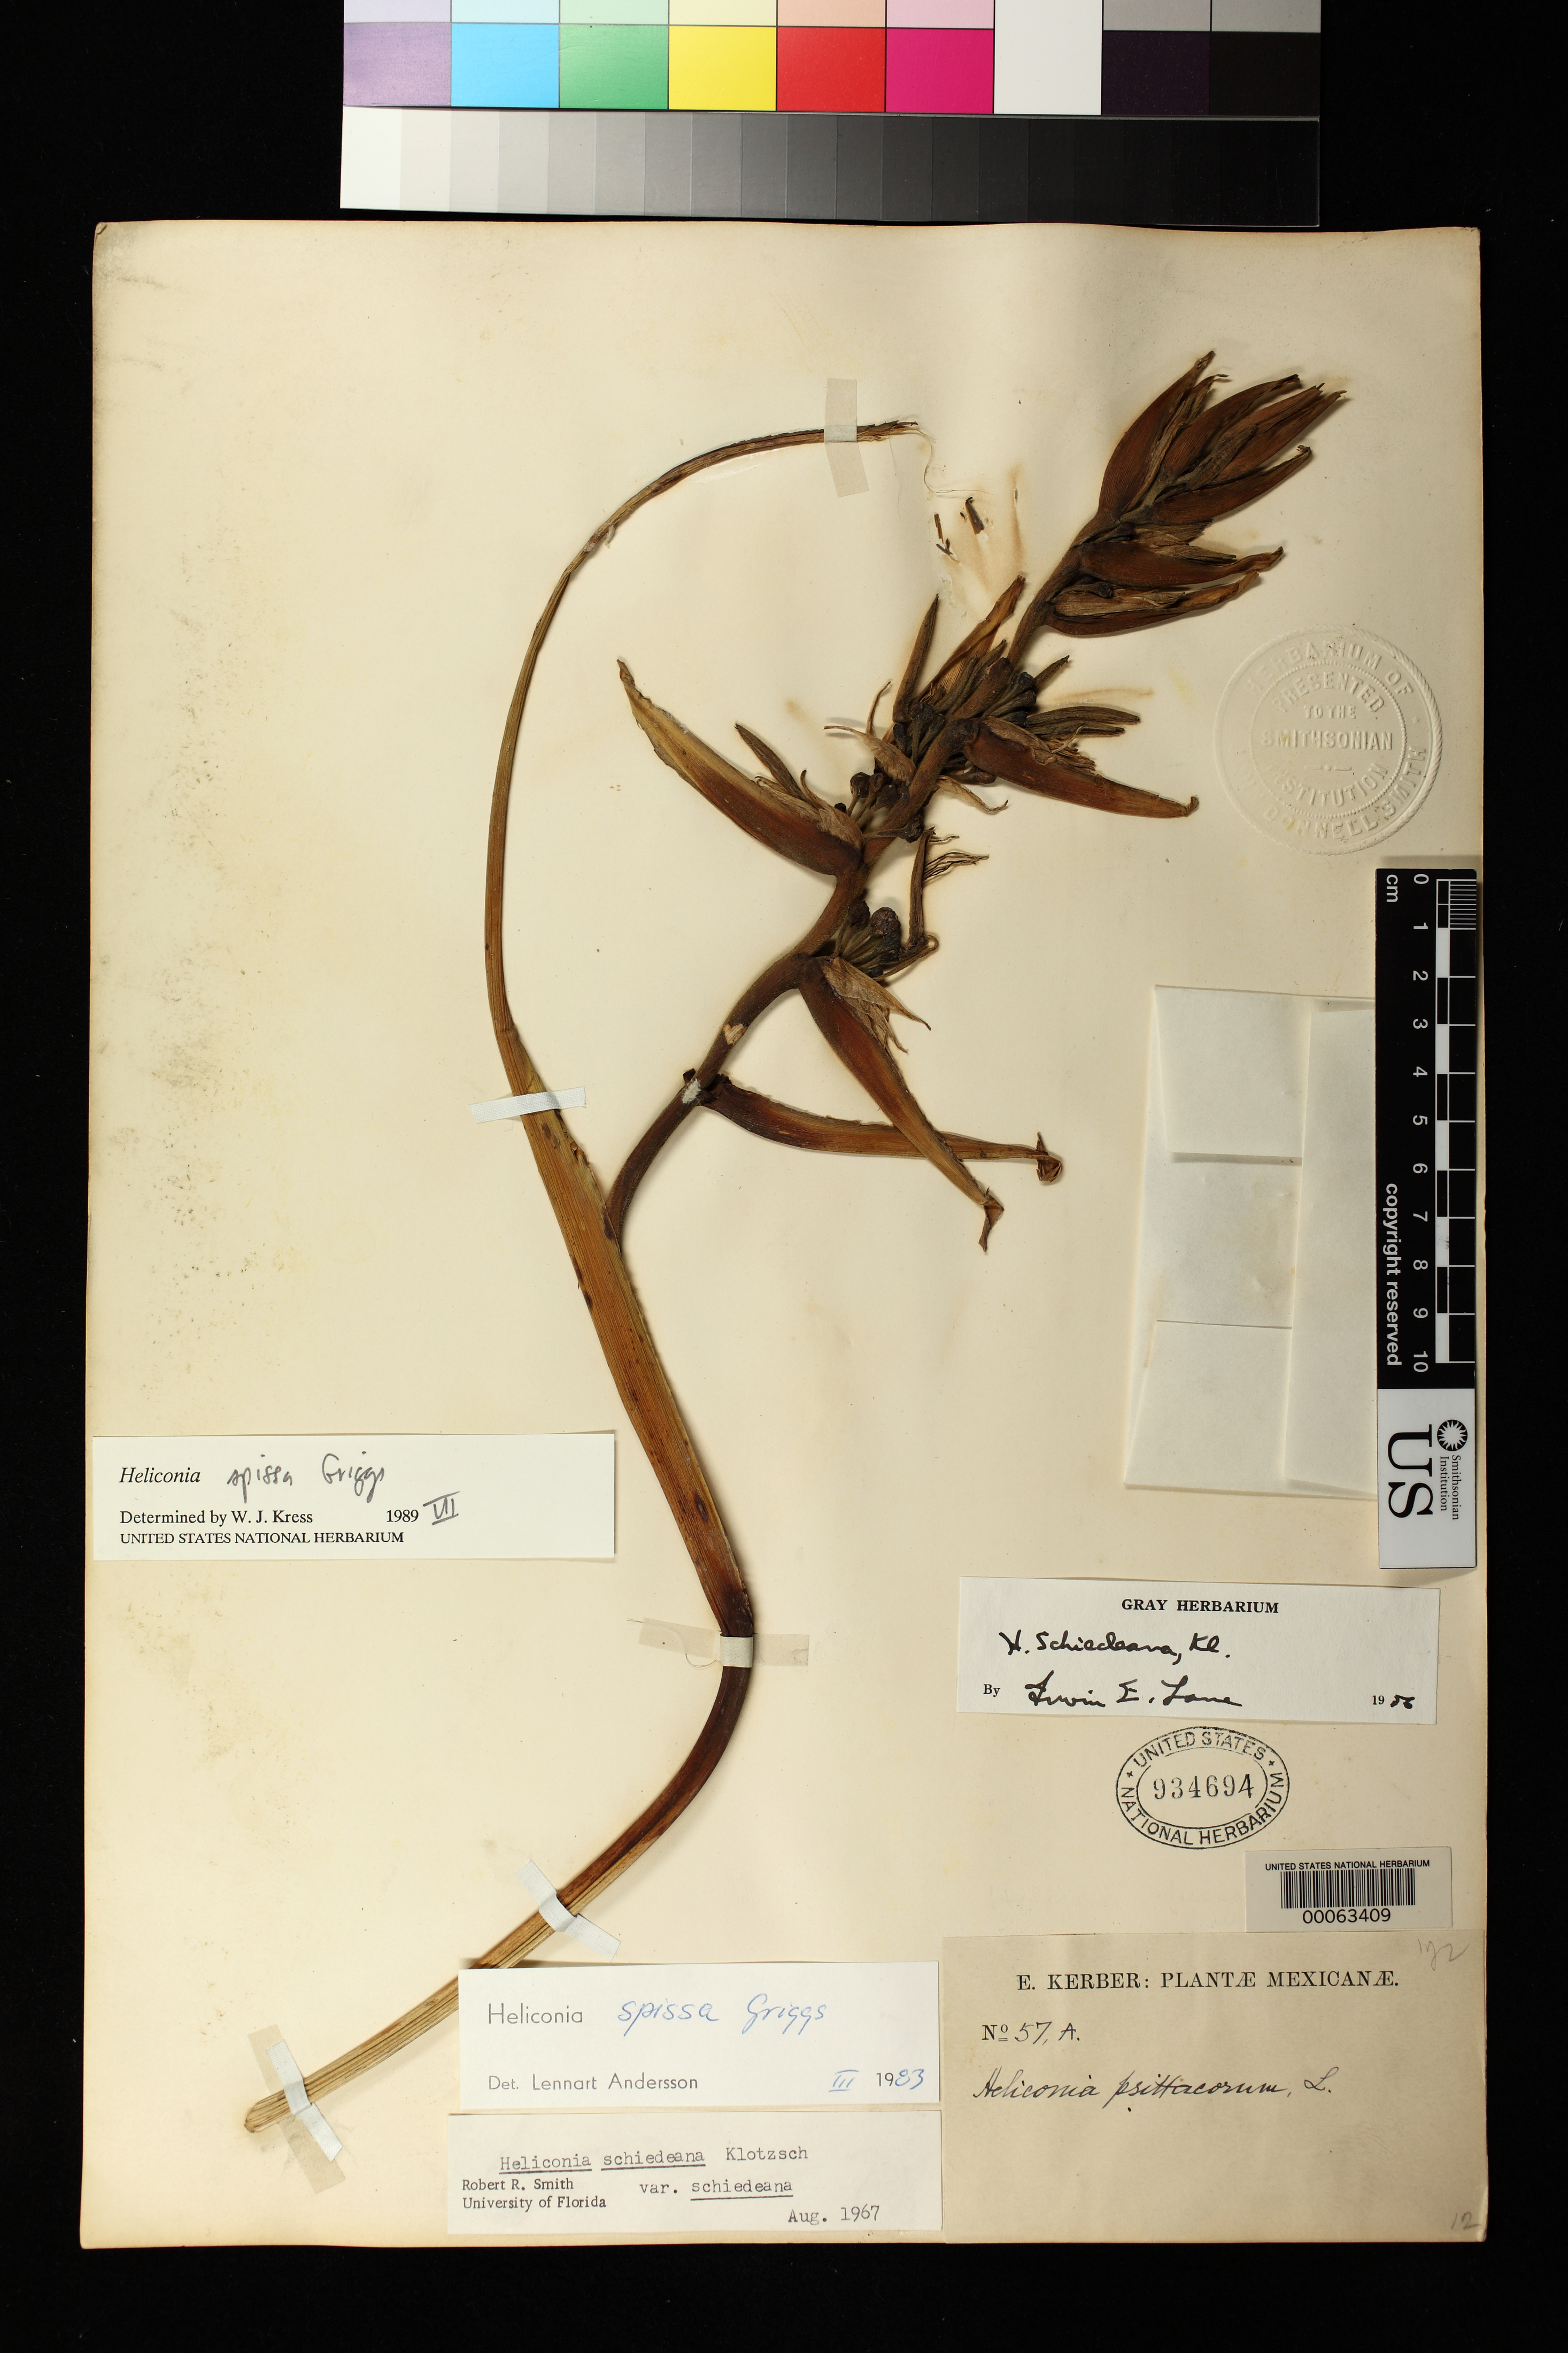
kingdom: Plantae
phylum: Tracheophyta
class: Liliopsida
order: Zingiberales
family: Heliconiaceae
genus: Heliconia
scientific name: Heliconia spissa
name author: R.F. Griggs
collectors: E. Kerber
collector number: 57a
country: Mexico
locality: E of Monserrat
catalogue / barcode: US 934694